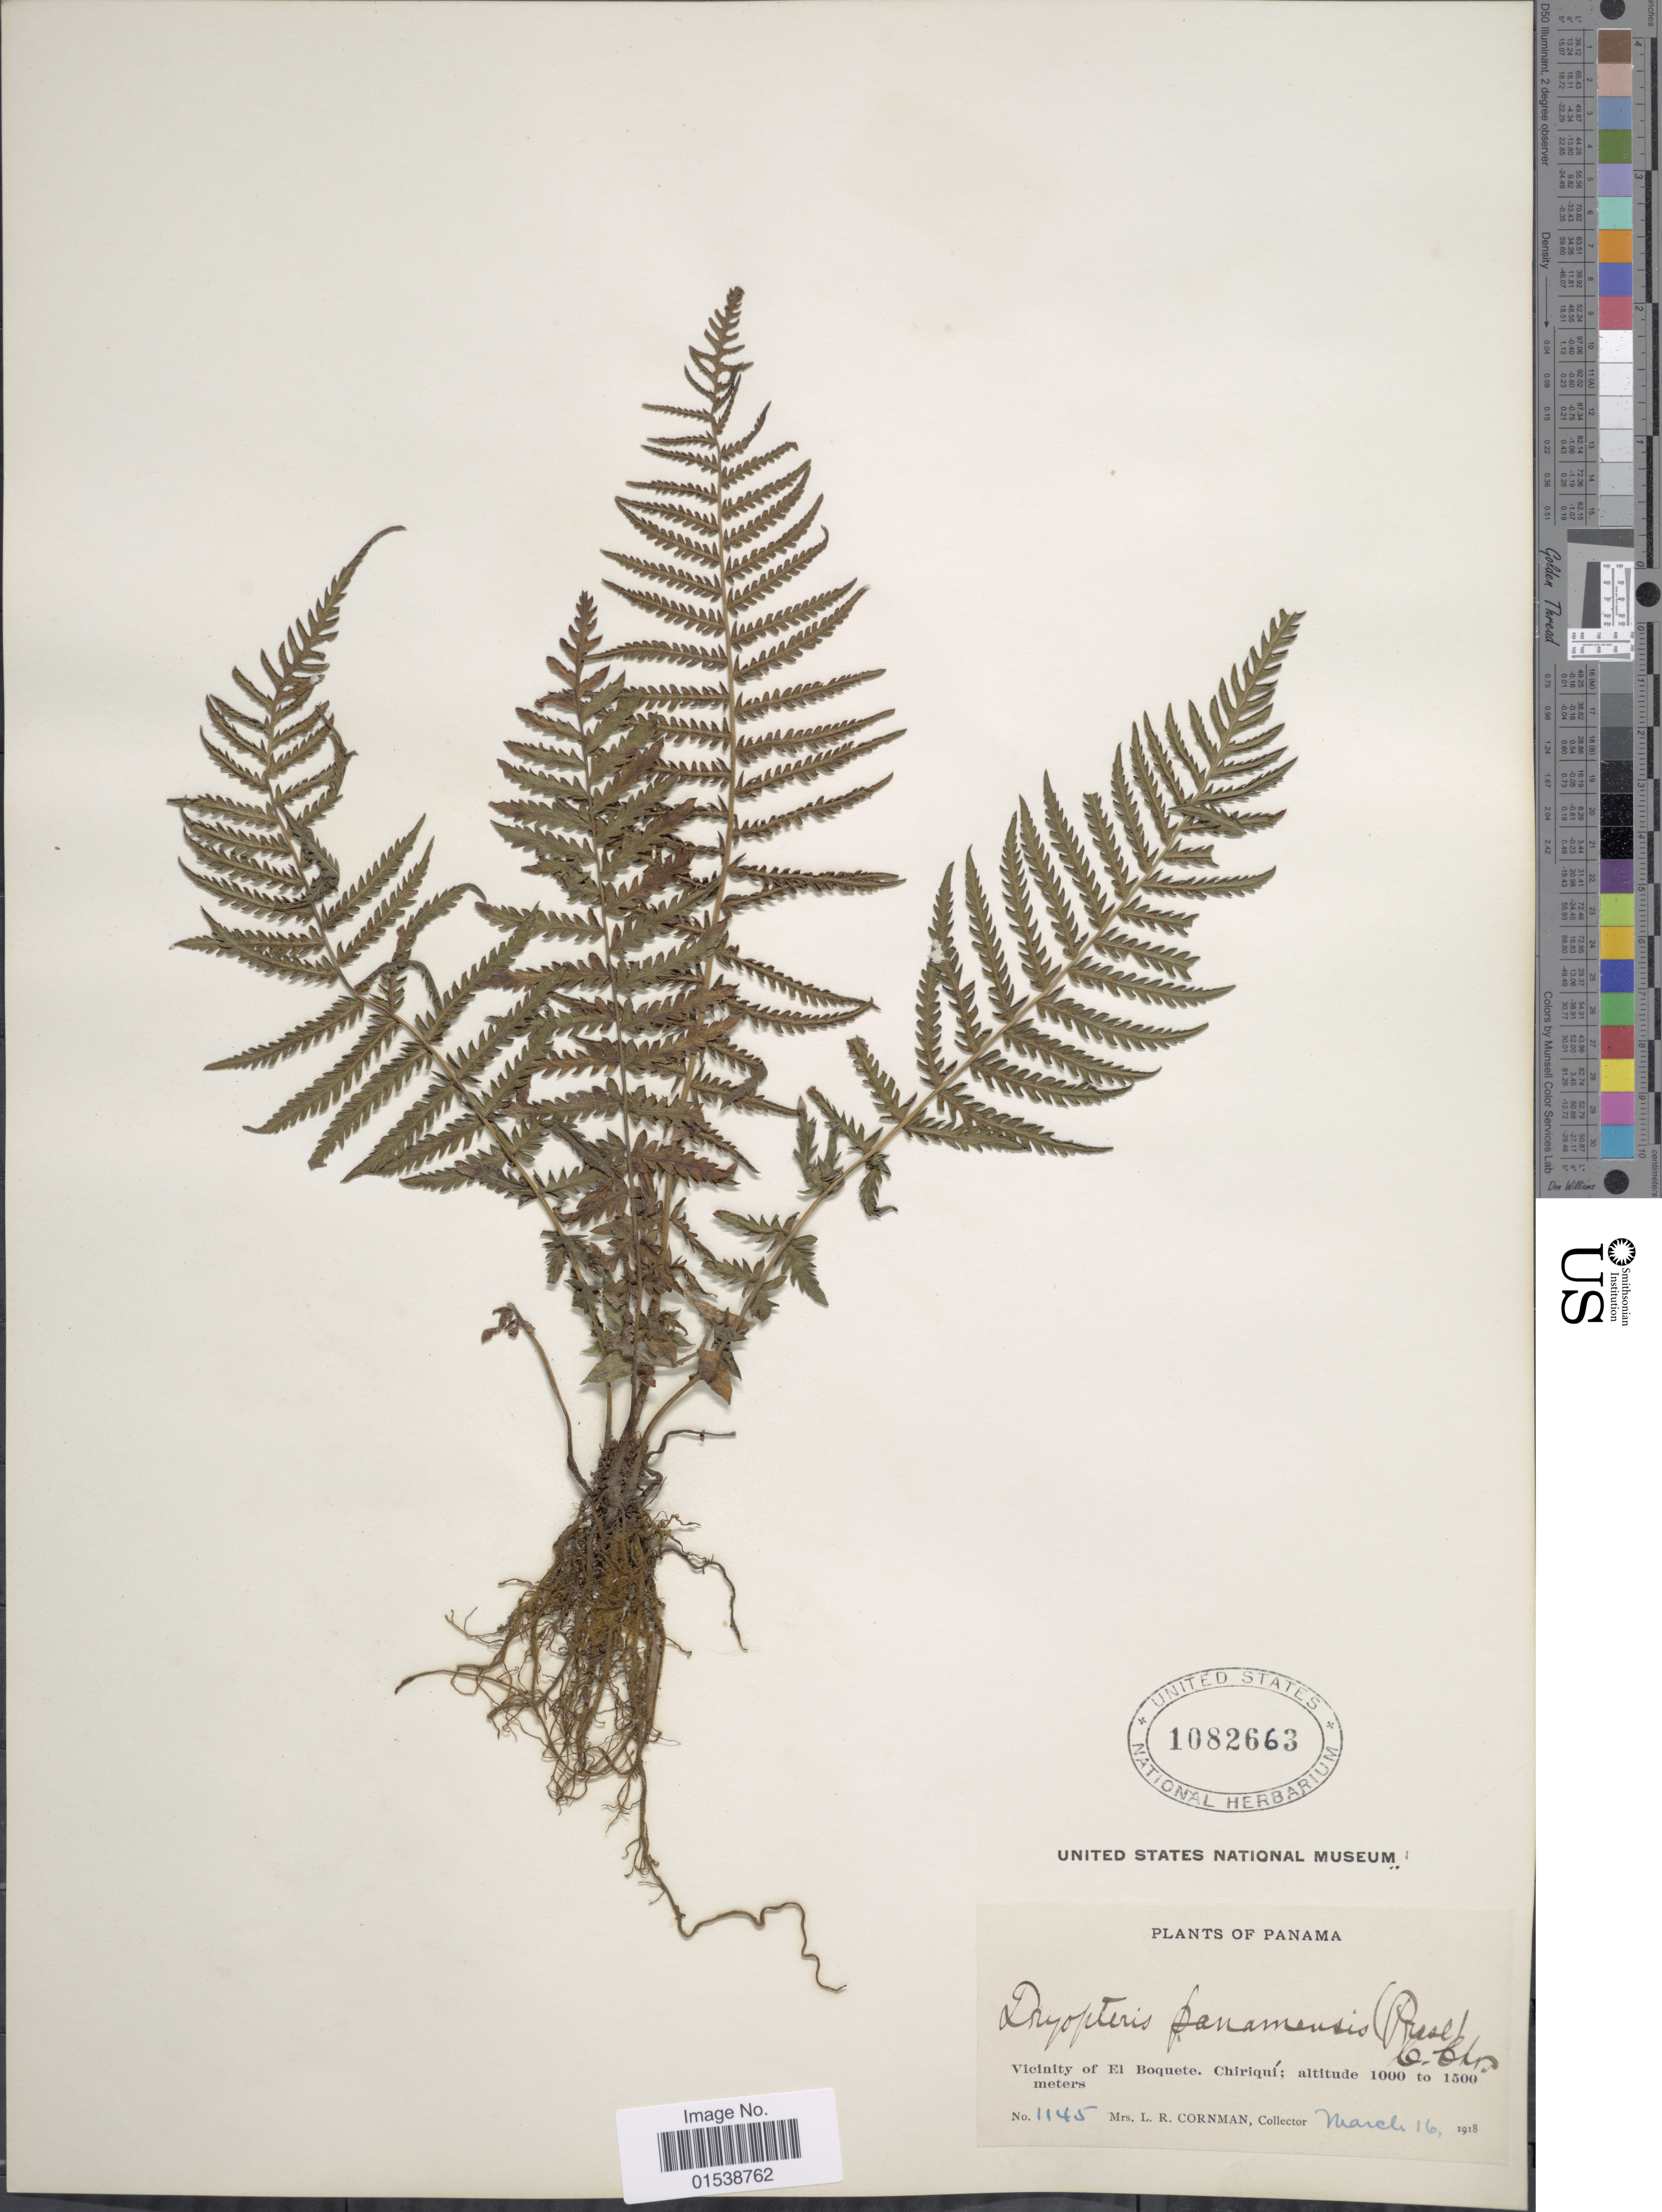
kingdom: Plantae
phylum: Tracheophyta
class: Polypodiopsida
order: Polypodiales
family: Thelypteridaceae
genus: Amauropelta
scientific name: Amauropelta resinifera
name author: (Desv.) Pic. Serm.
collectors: L. Cornman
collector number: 1145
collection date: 1918-03-16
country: Panama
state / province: Chiriqui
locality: Vicinity of El Boquete, Chiriqui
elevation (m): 1000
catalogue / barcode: US 1082663